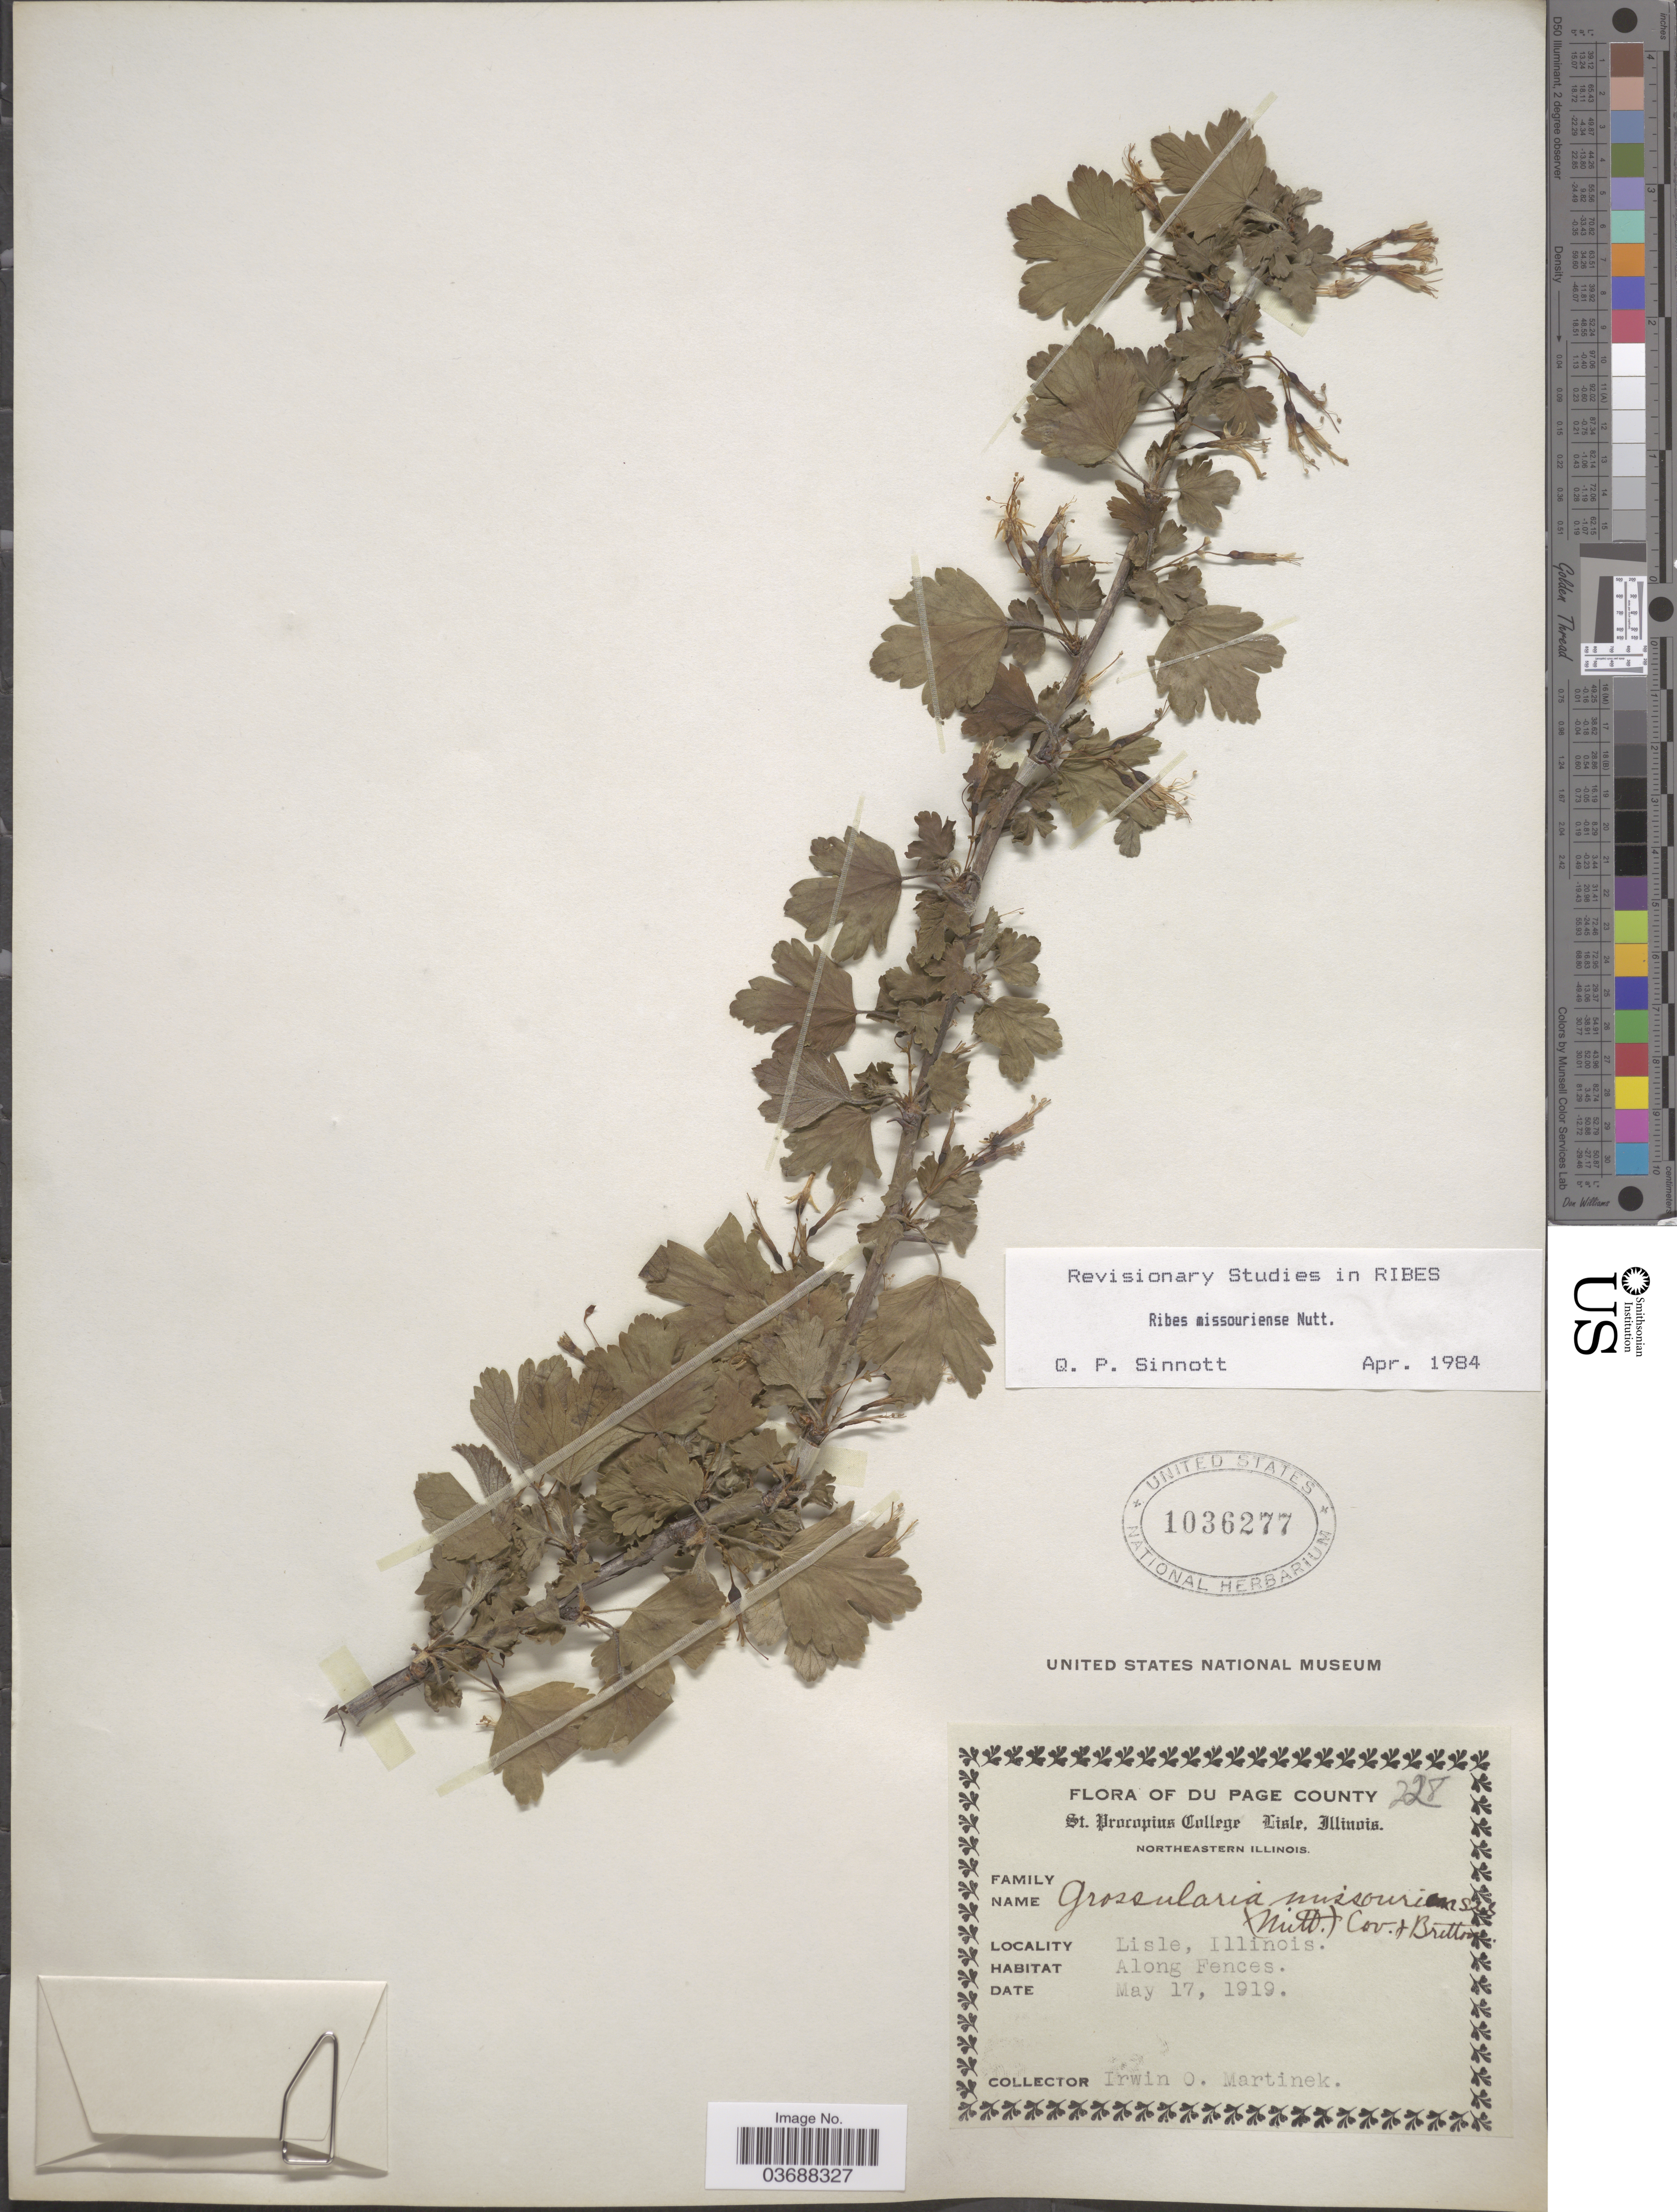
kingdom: Plantae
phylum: Tracheophyta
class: Magnoliopsida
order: Saxifragales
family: Grossulariaceae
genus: Ribes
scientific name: Ribes missouriense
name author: Nutt.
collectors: I. Martinek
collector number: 228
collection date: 1919-05-17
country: United States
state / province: Illinois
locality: Du Page County. Lisle.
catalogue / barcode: US 1036277